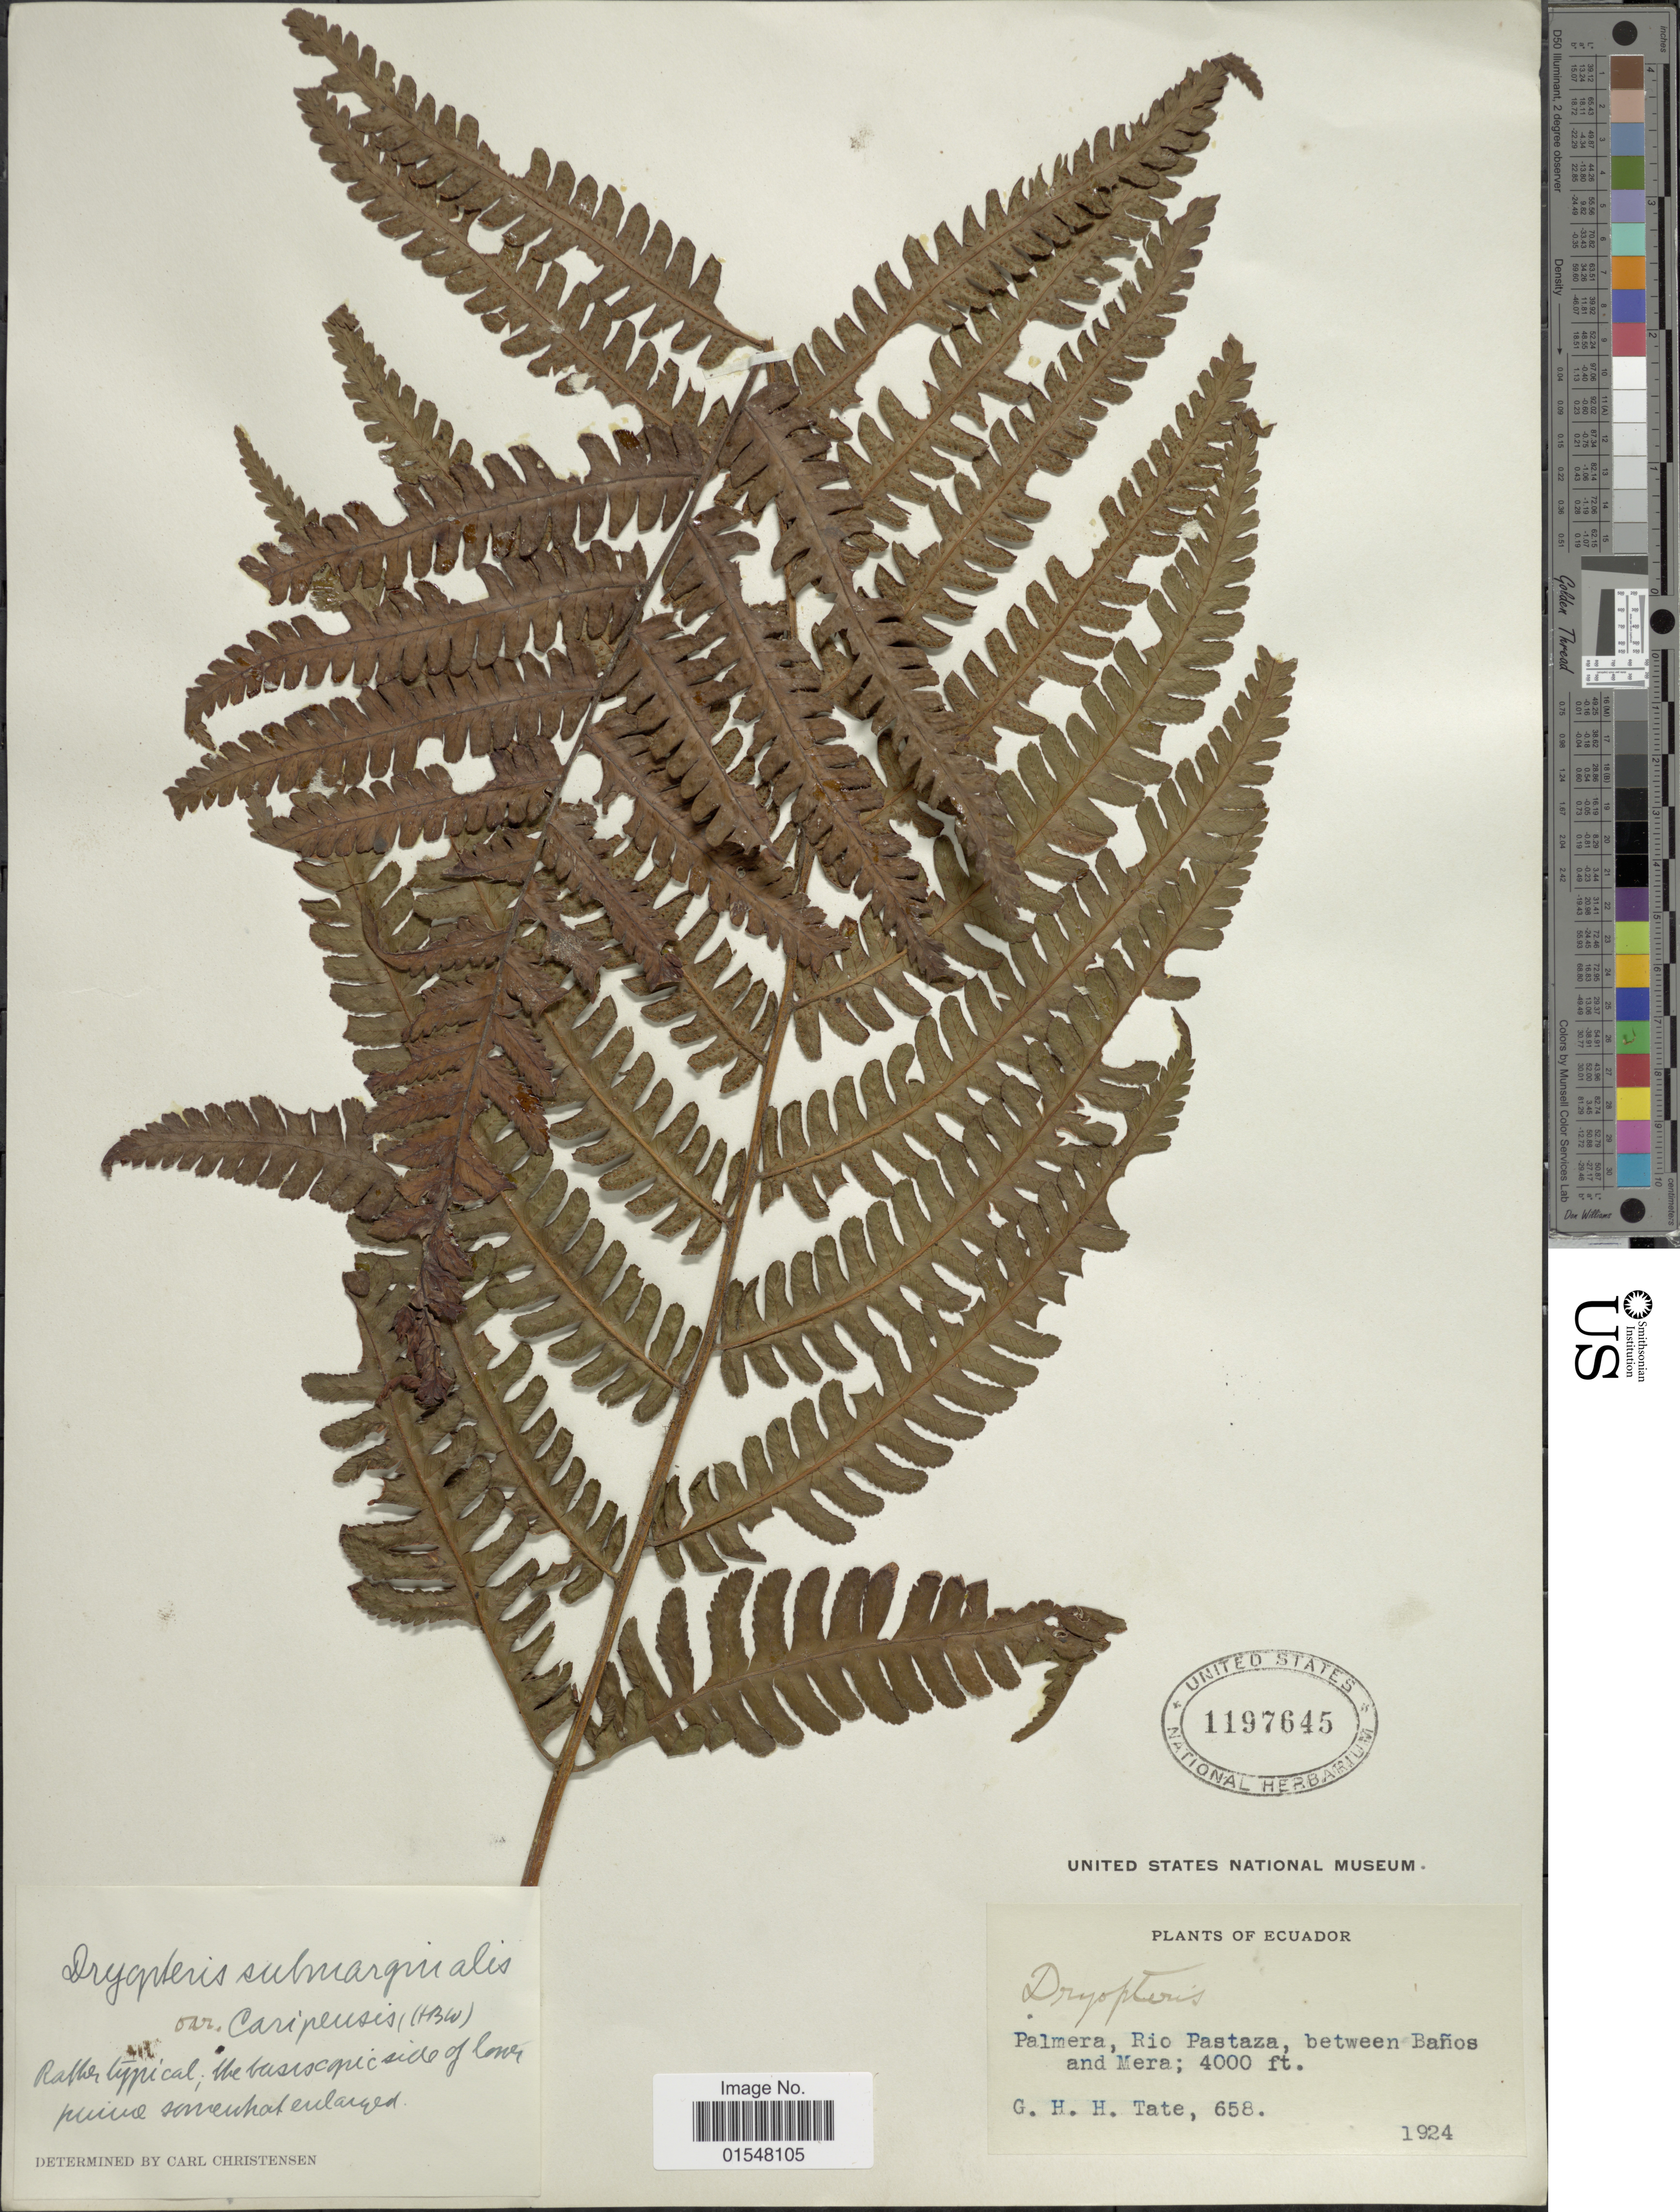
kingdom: Plantae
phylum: Tracheophyta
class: Polypodiopsida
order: Polypodiales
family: Dryopteridaceae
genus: Ctenitis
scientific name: Ctenitis submarginalis f. caripensis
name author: (Humb. & Bonpl. ex Willd.) Lellinger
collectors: G. Tate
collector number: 658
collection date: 1924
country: Ecuador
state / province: Pastaza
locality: Palmera, Rio Pastaza, between Baños and Mera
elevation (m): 1219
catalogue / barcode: US 1197645